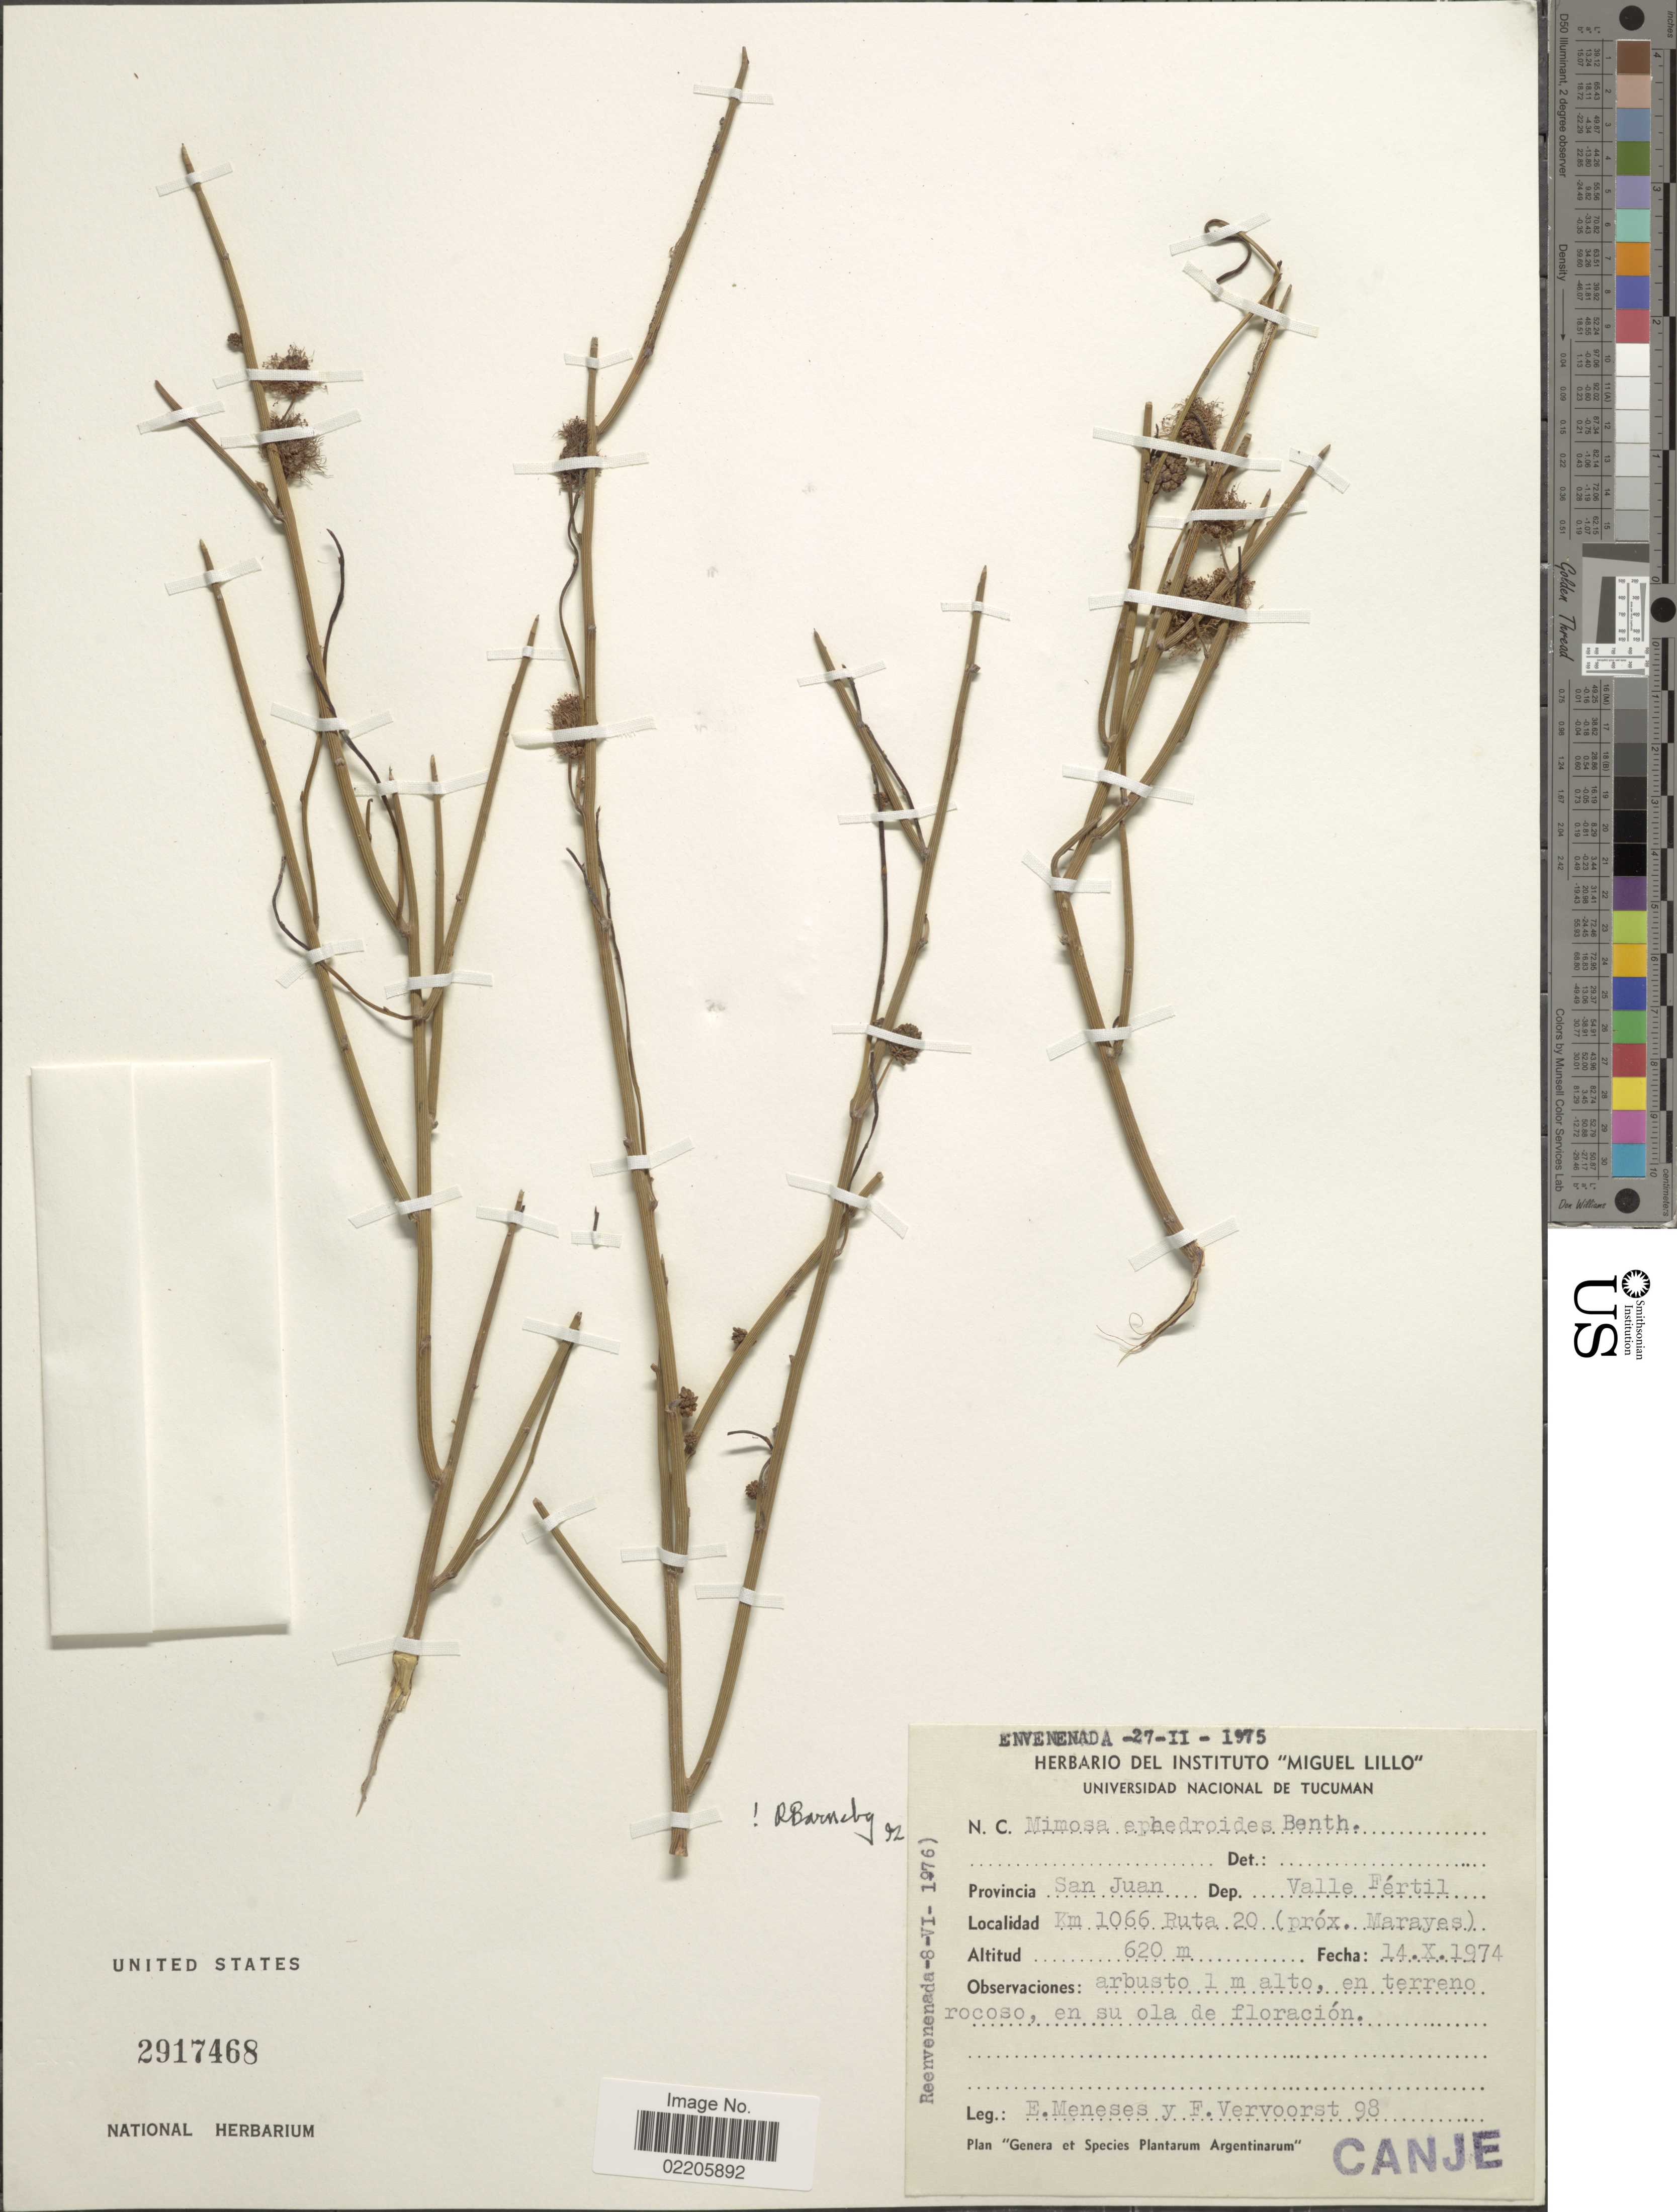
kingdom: Plantae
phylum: Tracheophyta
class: Magnoliopsida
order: Fabales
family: Fabaceae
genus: Mimosa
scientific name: Mimosa ephedroides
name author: Benth.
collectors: E. Meneses & F. Vervoorst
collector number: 98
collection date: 1974-10-14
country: Argentina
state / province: San Juan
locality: Dep. Valle Fertil. Km 1066 Ruta 20 (prox. Marayes)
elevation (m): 620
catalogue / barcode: US 2917468